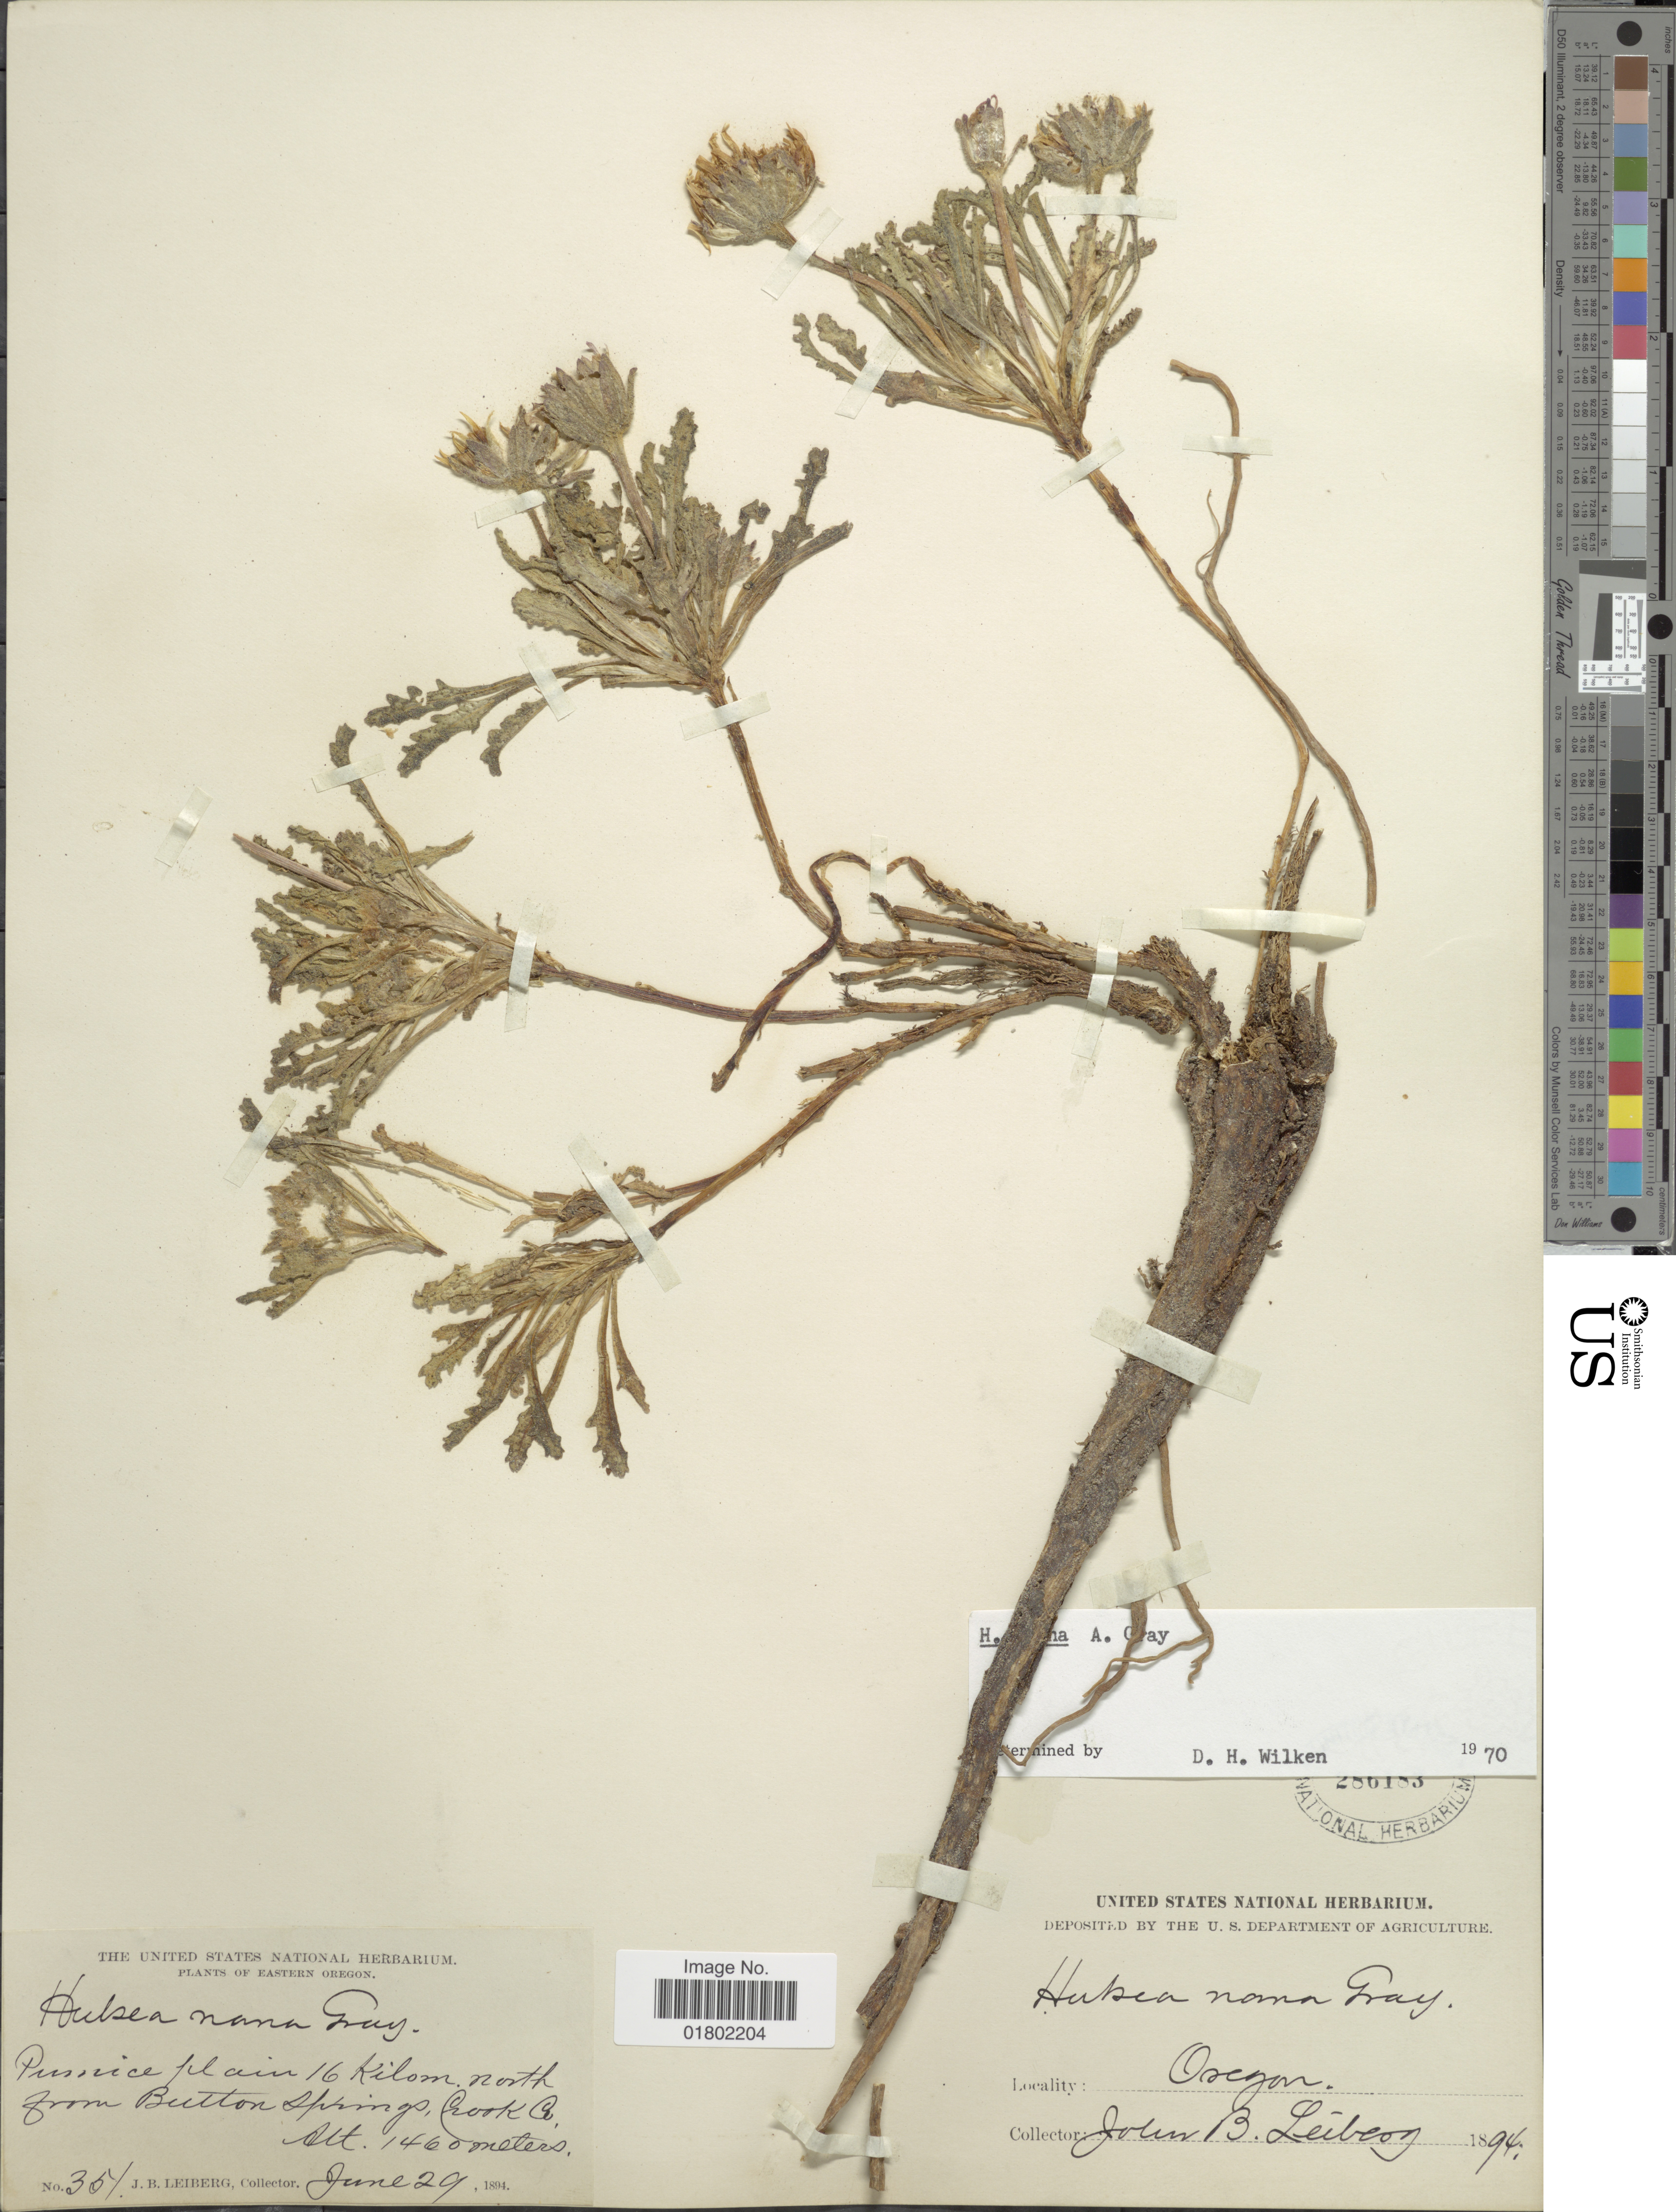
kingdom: Plantae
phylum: Tracheophyta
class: Magnoliopsida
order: Asterales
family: Asteraceae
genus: Hulsea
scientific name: Hulsea nana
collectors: J. B. Leiberg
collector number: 364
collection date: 1894-06-29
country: United States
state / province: Oregon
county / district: Crook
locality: Pumice plain, 16 kilom. north from Button Alpin of Crook Co.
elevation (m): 1460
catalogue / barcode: US 286183